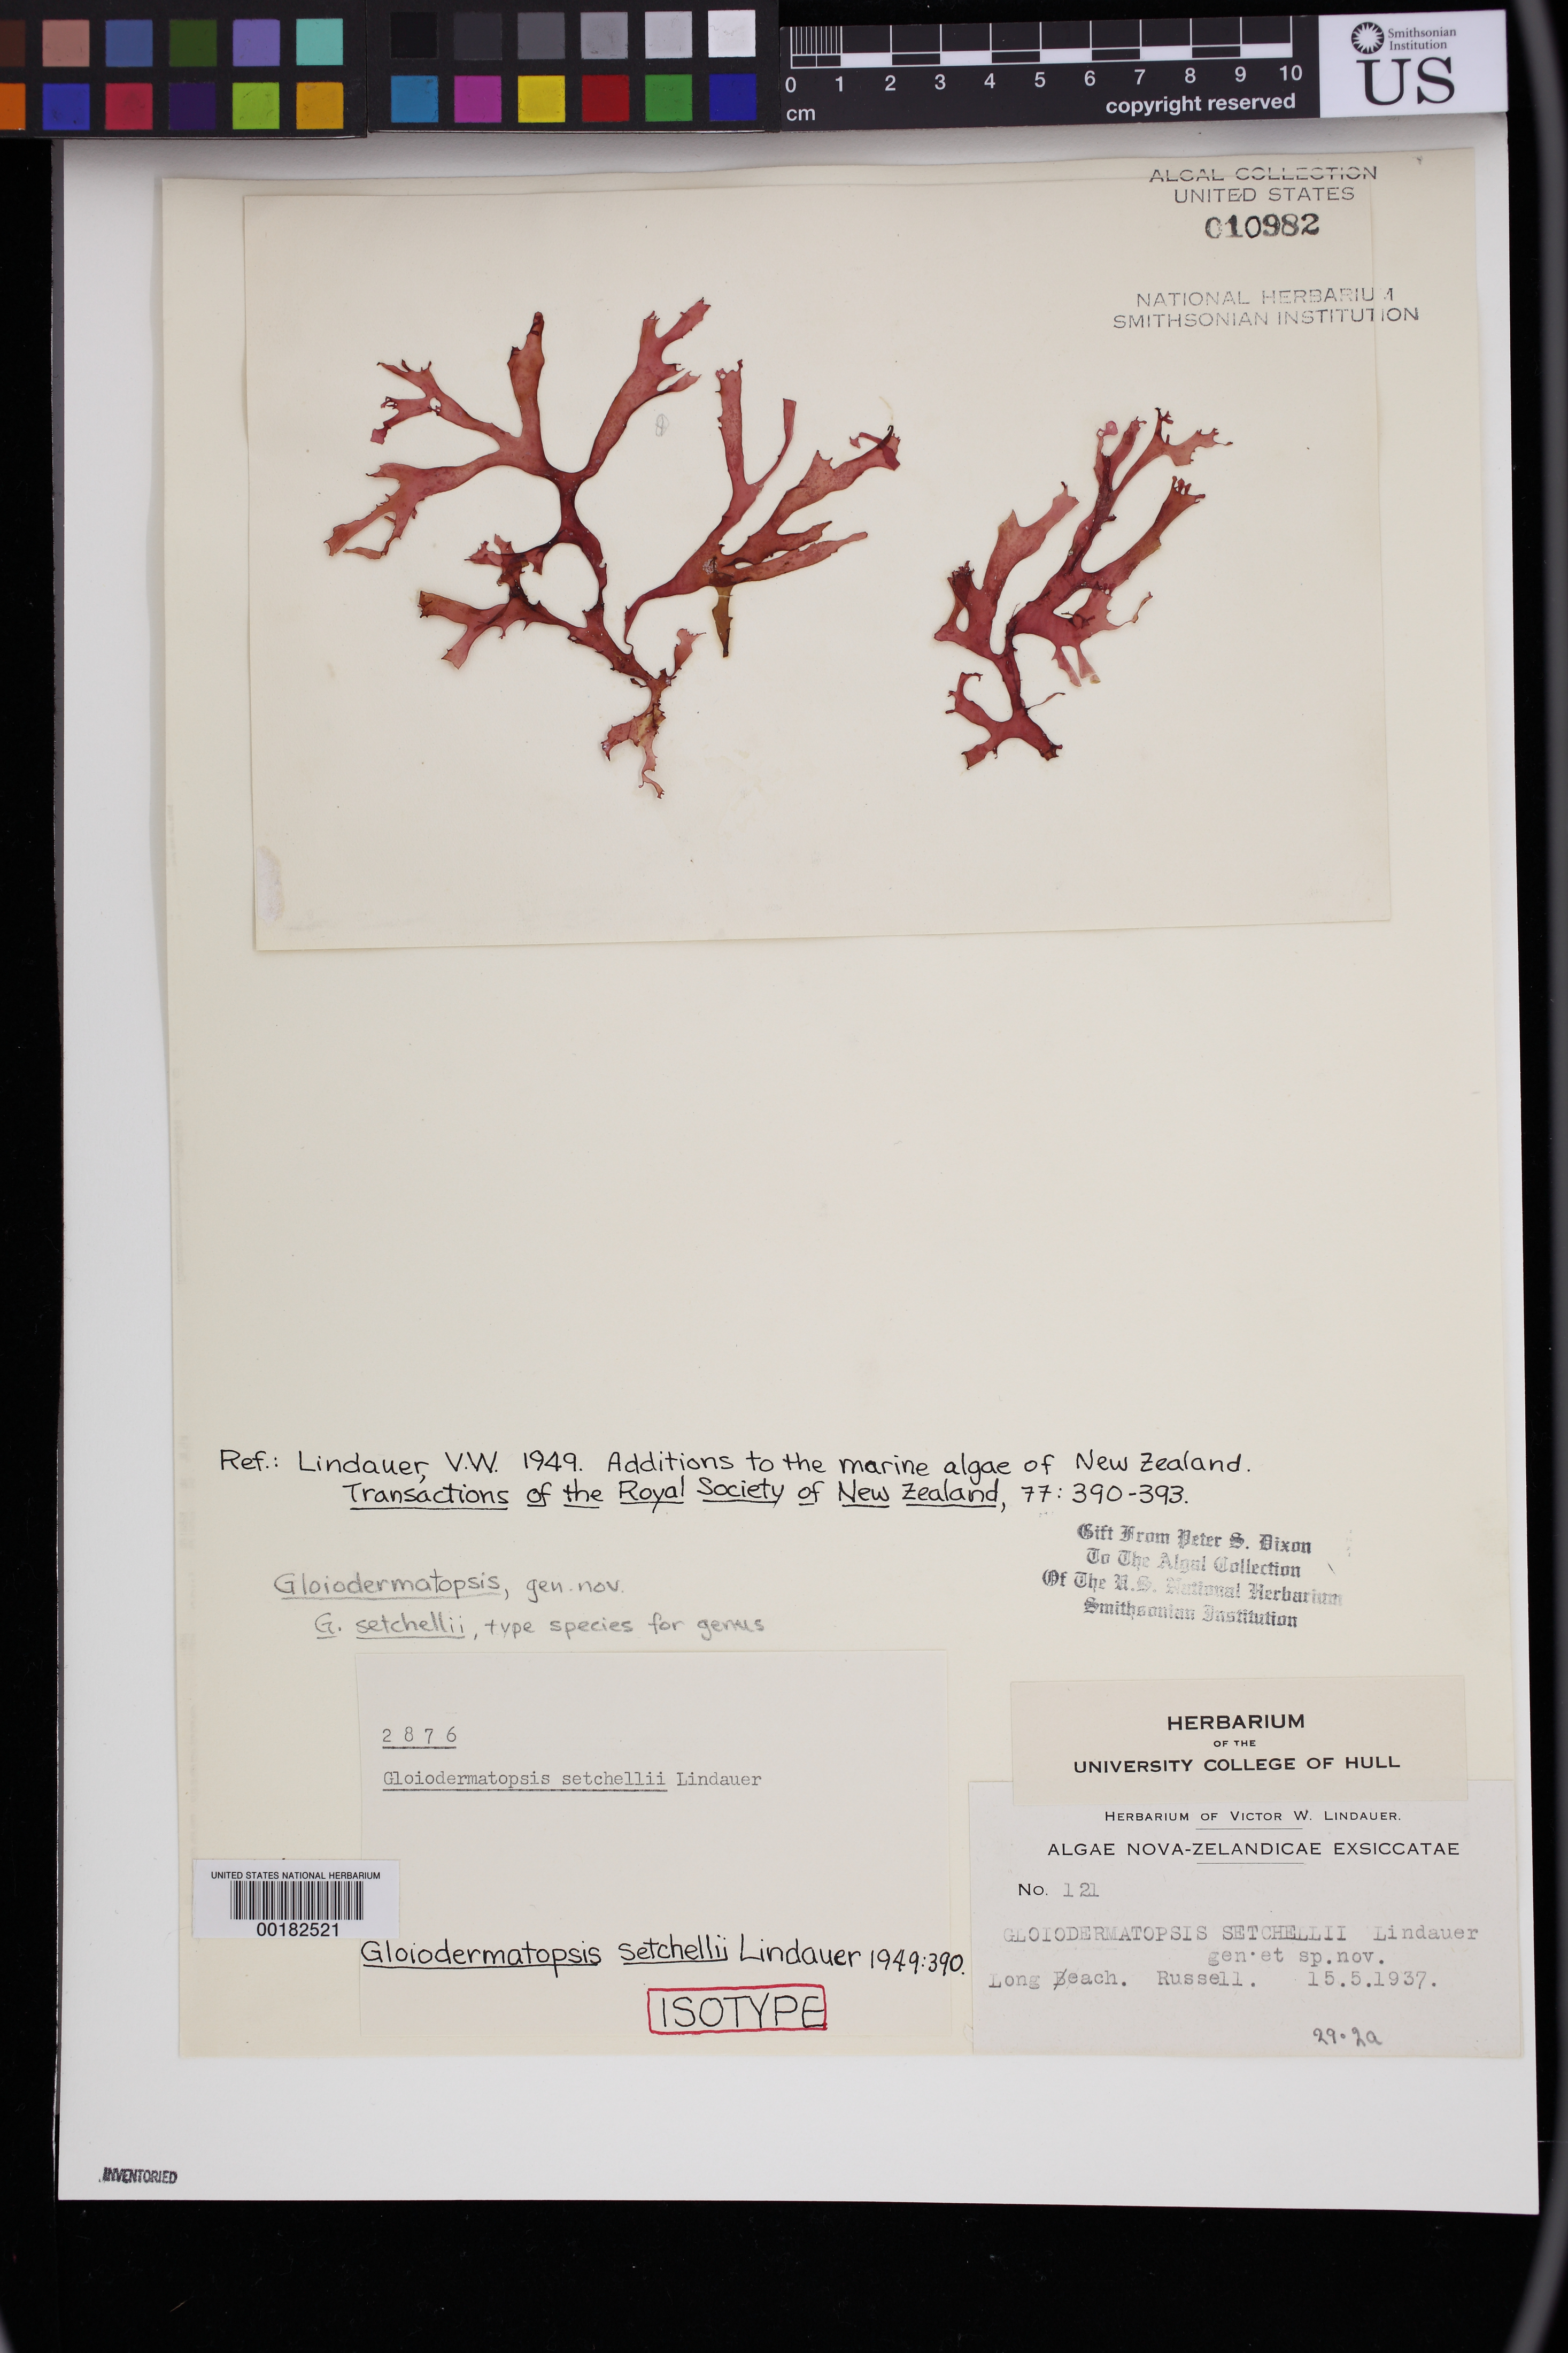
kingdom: Plantae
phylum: Rhodophyta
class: Florideophyceae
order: Rhodymeniales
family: Faucheaceae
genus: Gloiodermatopsis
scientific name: Gloiodermatopsis setchellii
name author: Lindauer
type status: Isotype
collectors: Lindauer, V. W. (herbarium)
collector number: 121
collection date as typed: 15 May 1937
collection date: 1937-05-15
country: New Zealand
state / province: Northland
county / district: Far North District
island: North Island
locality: Long Beach, Russell.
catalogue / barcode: US 10982